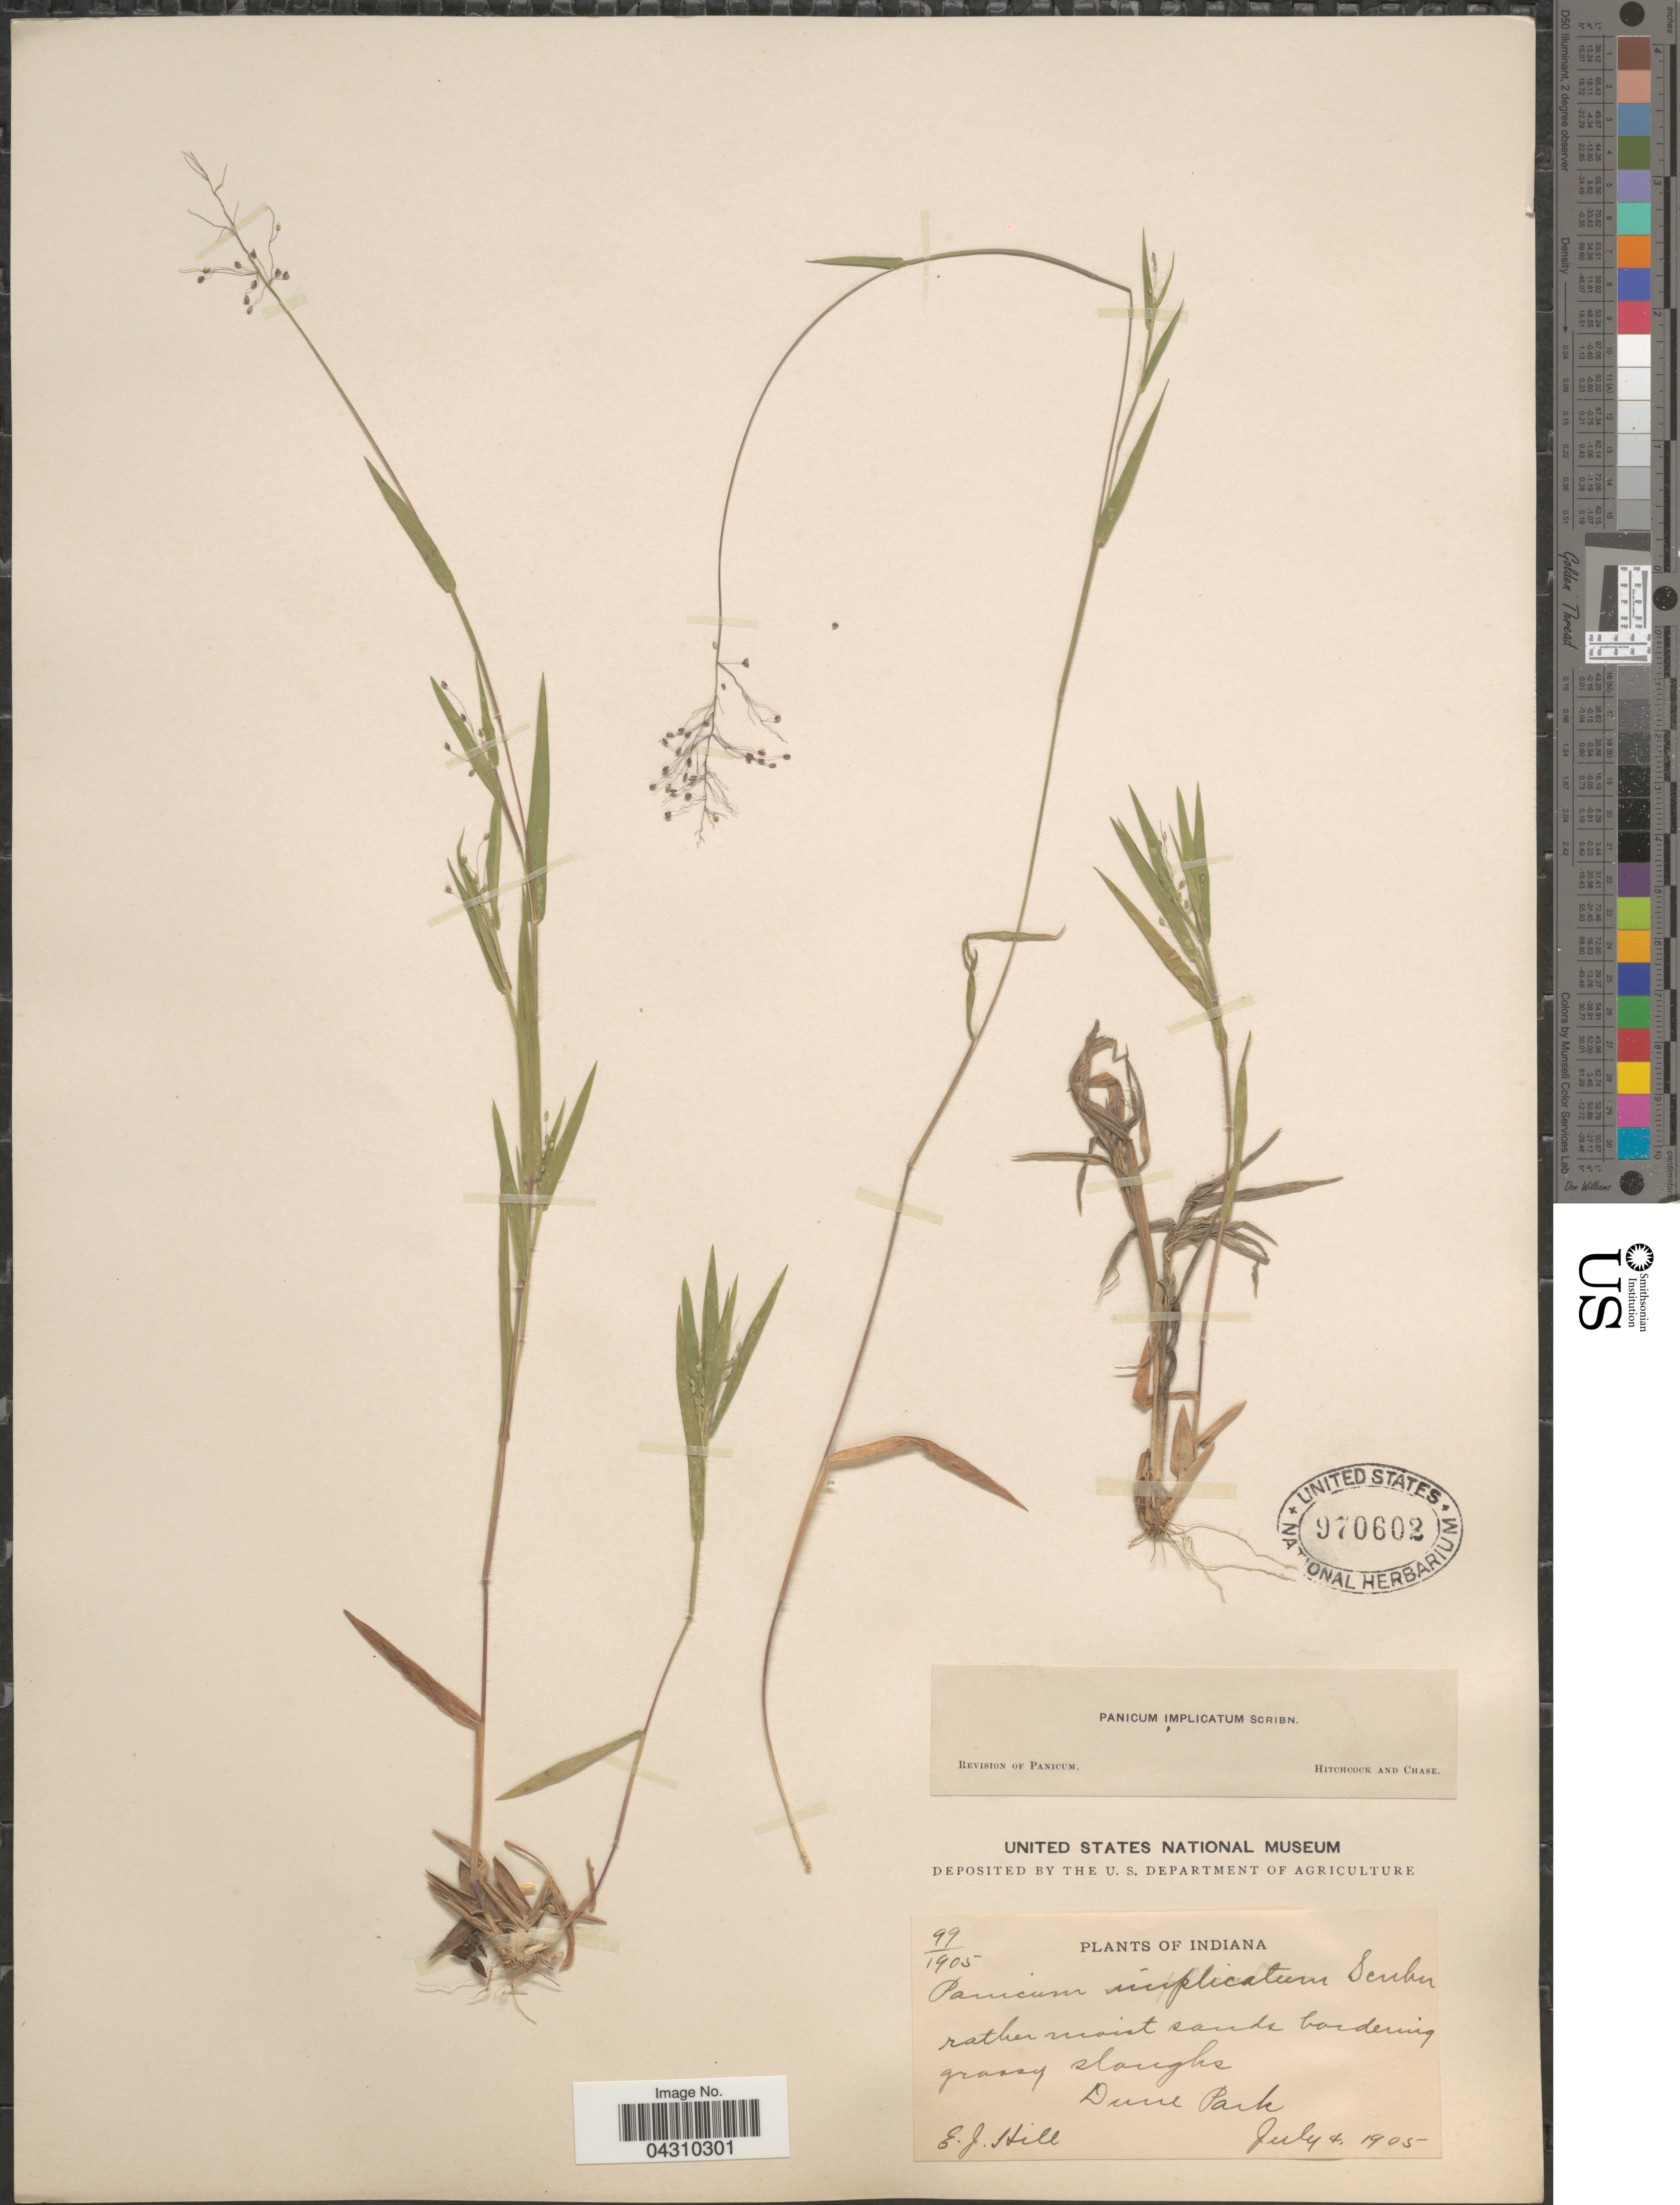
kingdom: Plantae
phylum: Tracheophyta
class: Liliopsida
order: Poales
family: Poaceae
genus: Dichanthelium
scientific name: Dichanthelium acuminatum var. acuminatum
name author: (Sw.) Gould & C.A. Clark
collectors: E. J. Hill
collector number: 99/1905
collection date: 1905-07-04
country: United States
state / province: Indiana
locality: Rather moist sands bordering grassy sloughs, Dune Park.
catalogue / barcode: US 970602